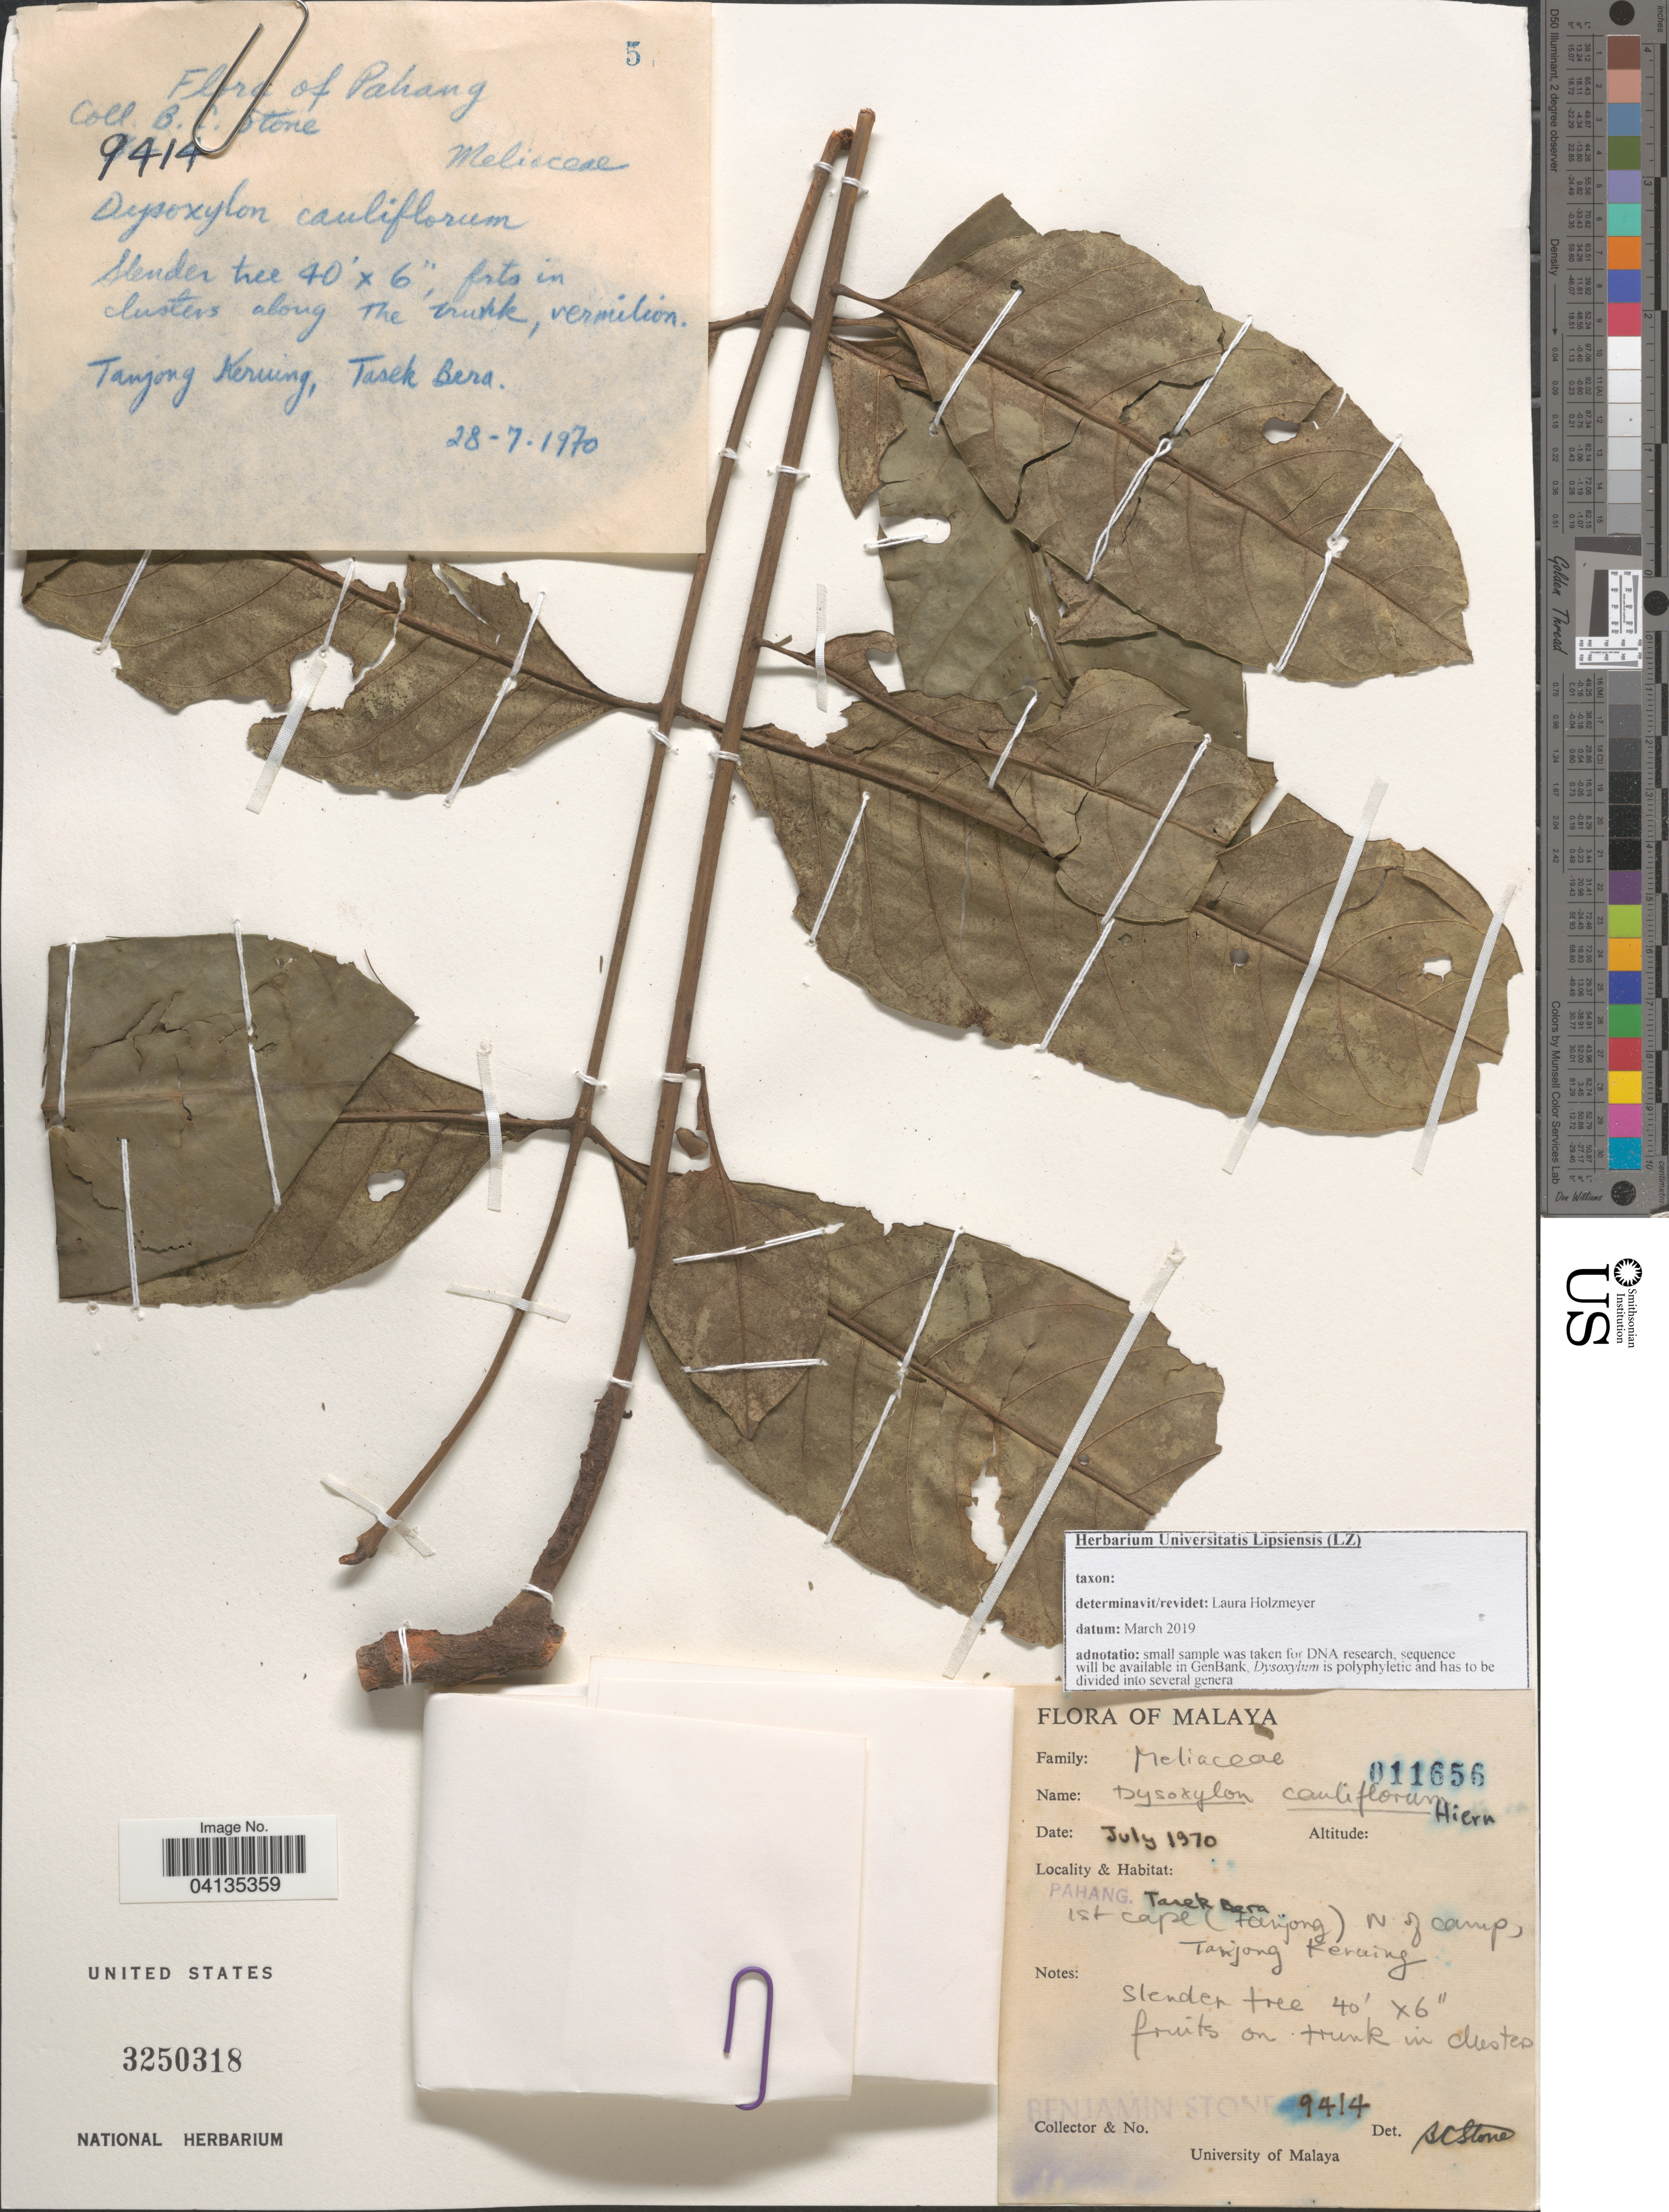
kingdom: Plantae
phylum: Tracheophyta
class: Magnoliopsida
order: Sapindales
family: Meliaceae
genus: Epicharis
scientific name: Epicharis cuneata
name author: (Hiern) Harms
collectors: B. C. Stone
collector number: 9414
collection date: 1970-07-28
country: Malaysia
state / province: Pahang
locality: Malaya. Tarek Bera. 1st Cape (Tanjong). N of camp. Tanjong Keruing.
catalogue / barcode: US 3250318